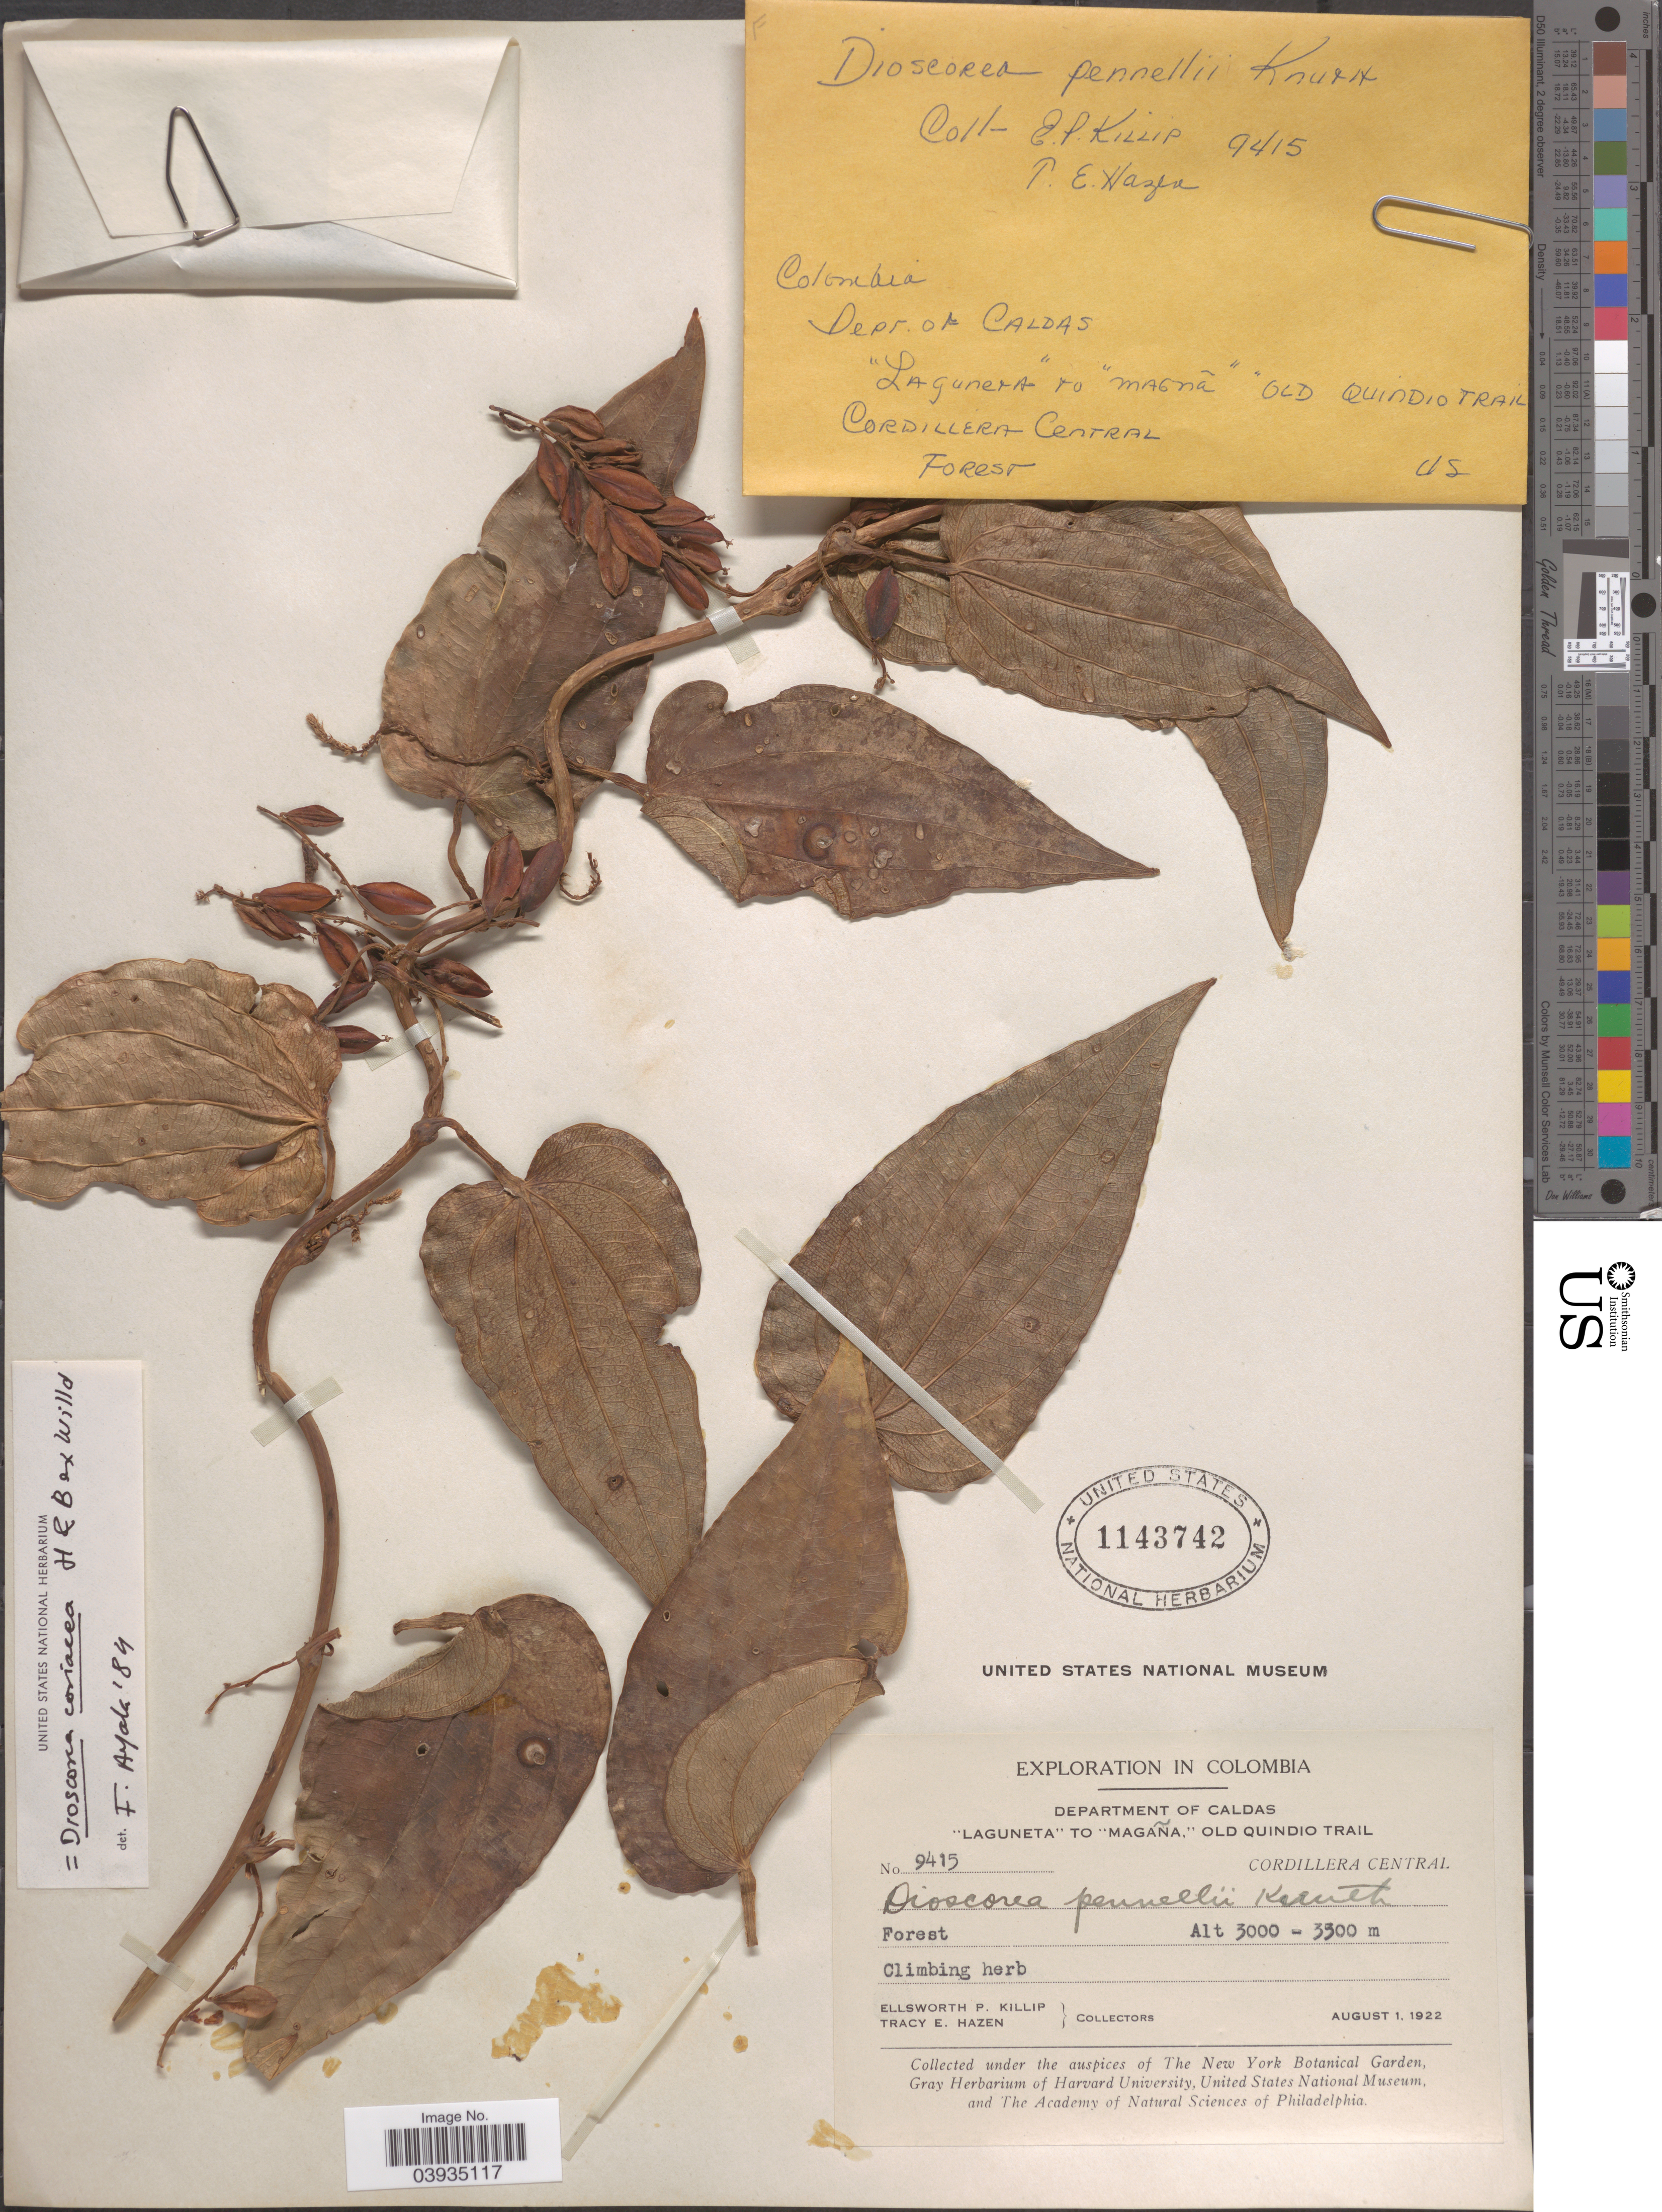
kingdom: Plantae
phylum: Tracheophyta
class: Liliopsida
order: Dioscoreales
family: Dioscoreaceae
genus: Dioscorea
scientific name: Dioscorea coriacea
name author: Humb. & Bonpl. ex Willd.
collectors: E. P. Killip & T. E. Hazen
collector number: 9415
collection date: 1922-08-01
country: Colombia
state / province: Caldas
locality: Department of Caldas. "Laguneta" to "Magaña," Old Quindio Trail. Cordillera Central.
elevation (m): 3000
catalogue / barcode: US 1143742